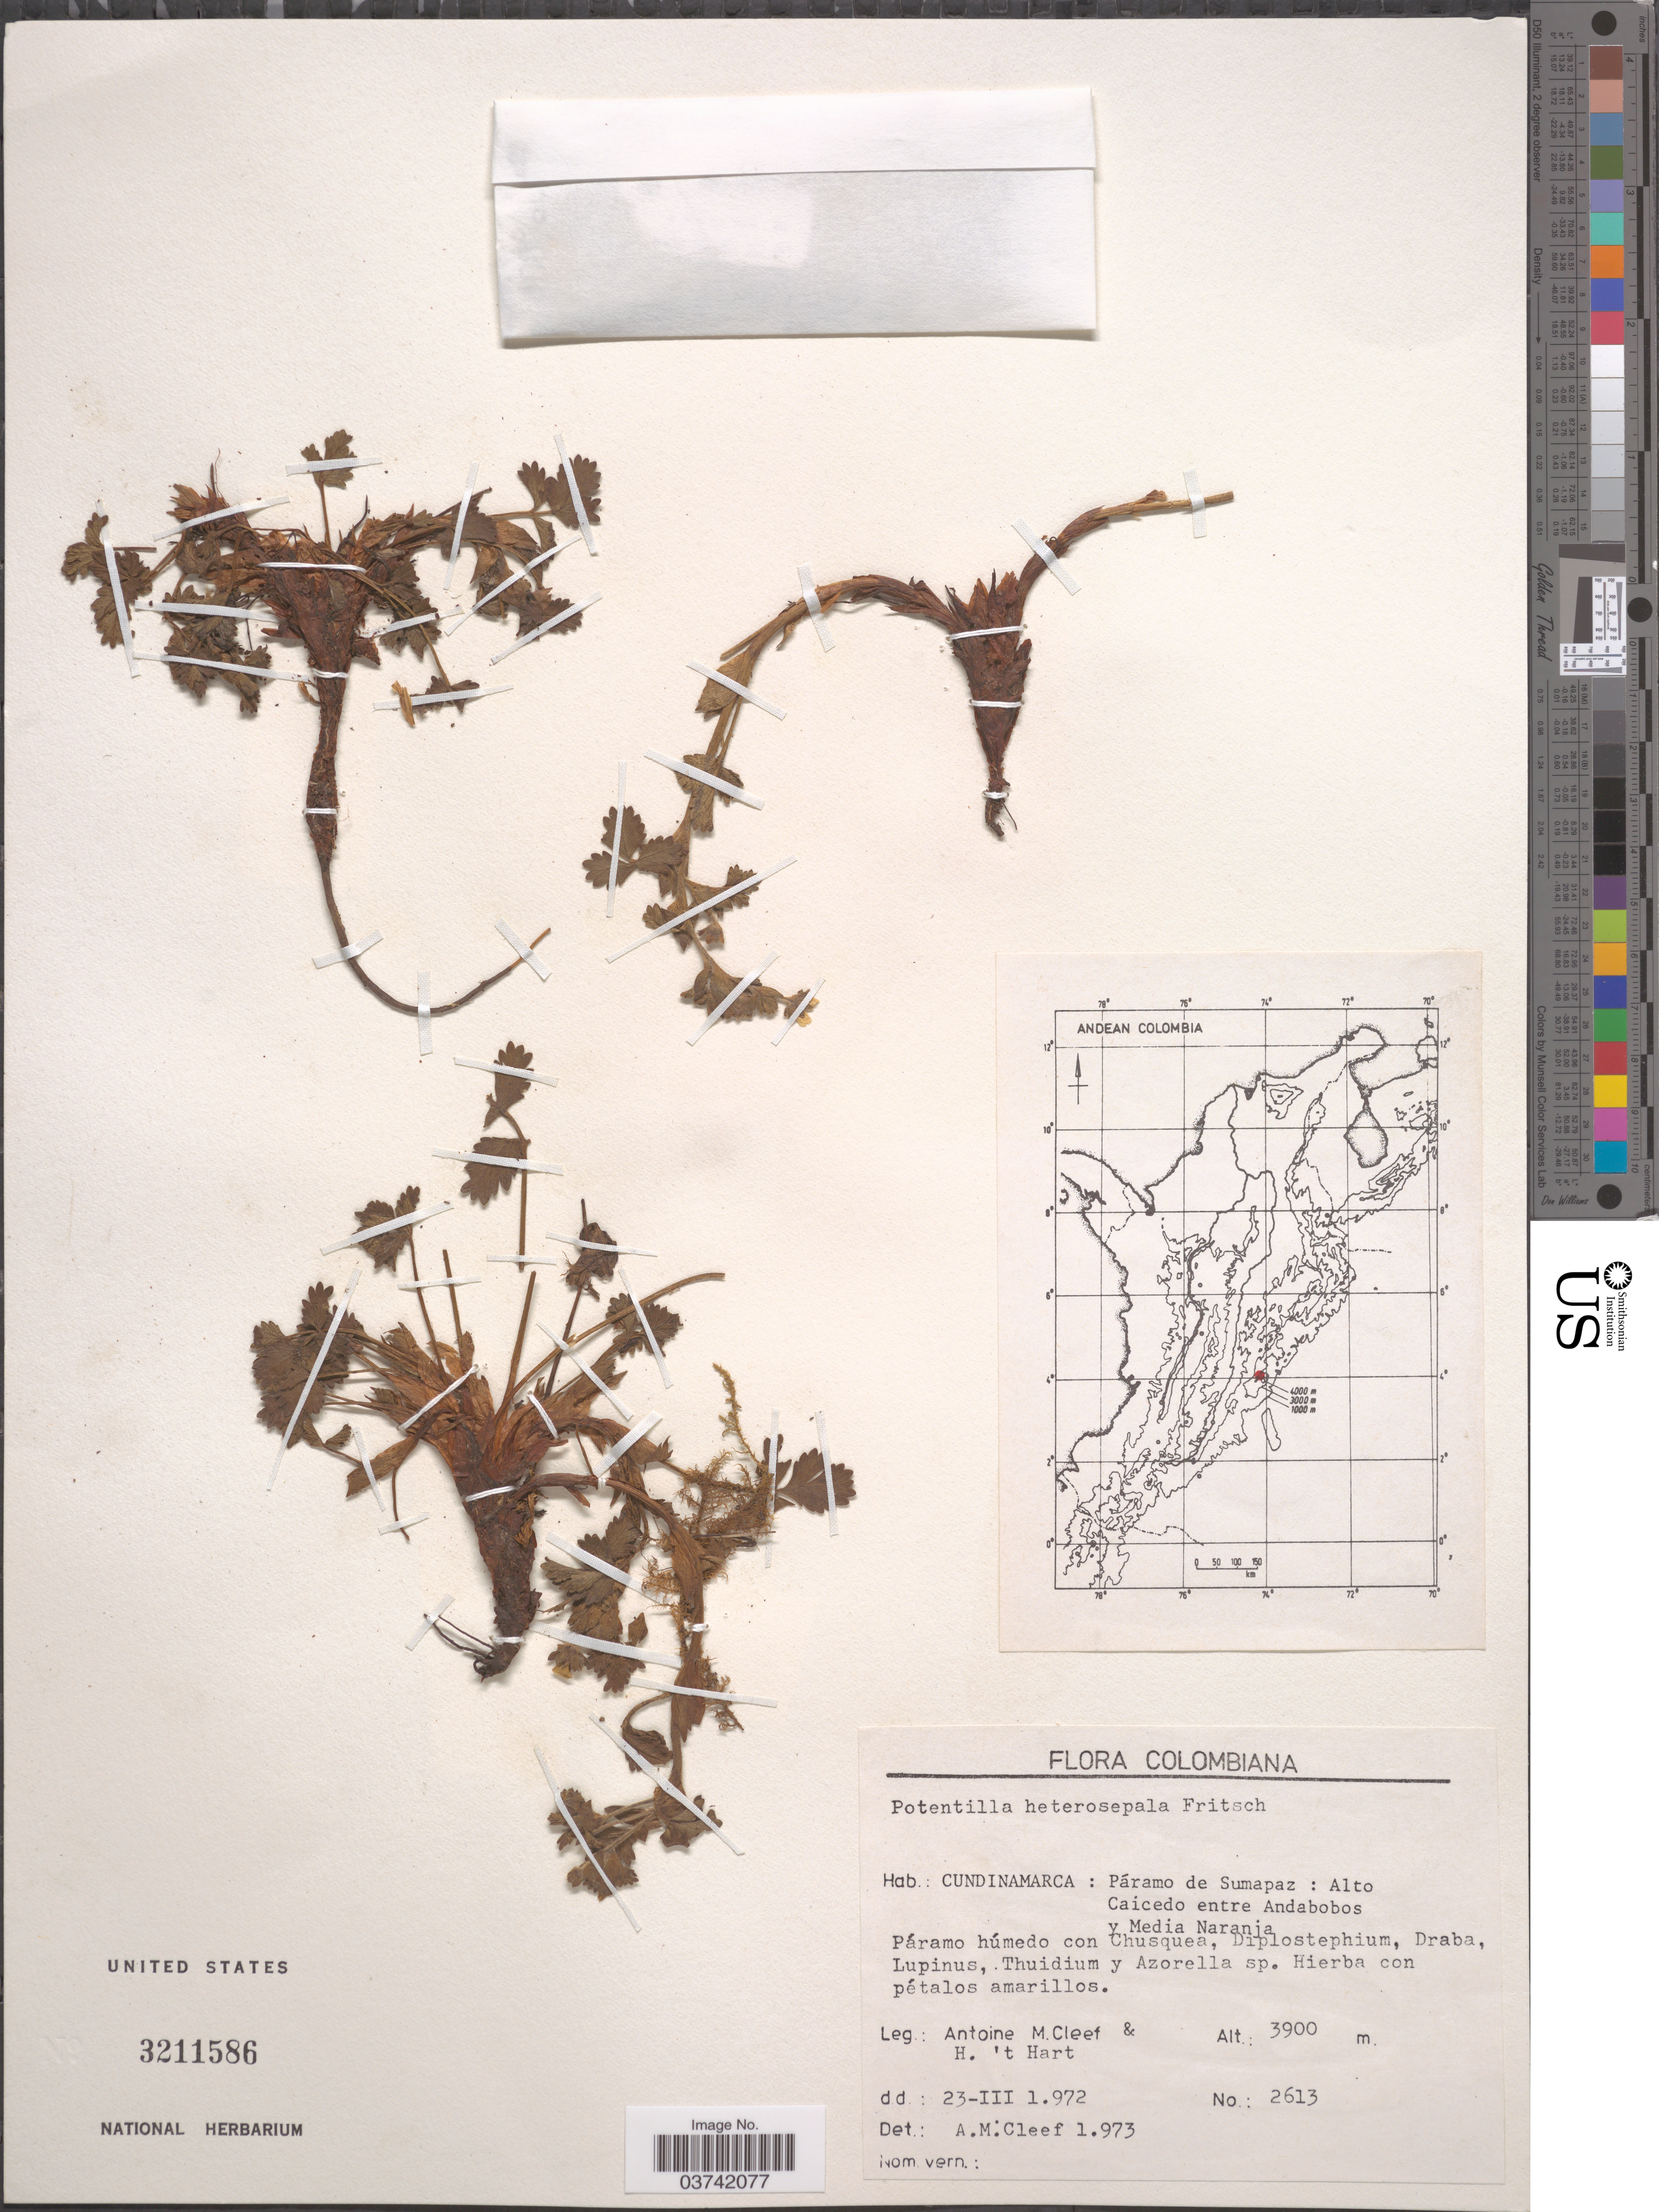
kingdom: Plantae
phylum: Tracheophyta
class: Magnoliopsida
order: Rosales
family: Rosaceae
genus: Potentilla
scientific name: Potentilla heterosepala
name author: Fritsch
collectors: A. M. Cleef & H. 't Hart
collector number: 2613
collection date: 1972-03-23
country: Colombia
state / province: Cundinamarca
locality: Páramo de Sumapaz: Alto Caicedo entre Andabobos y Media Naranja.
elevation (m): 3900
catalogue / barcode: US 3211586